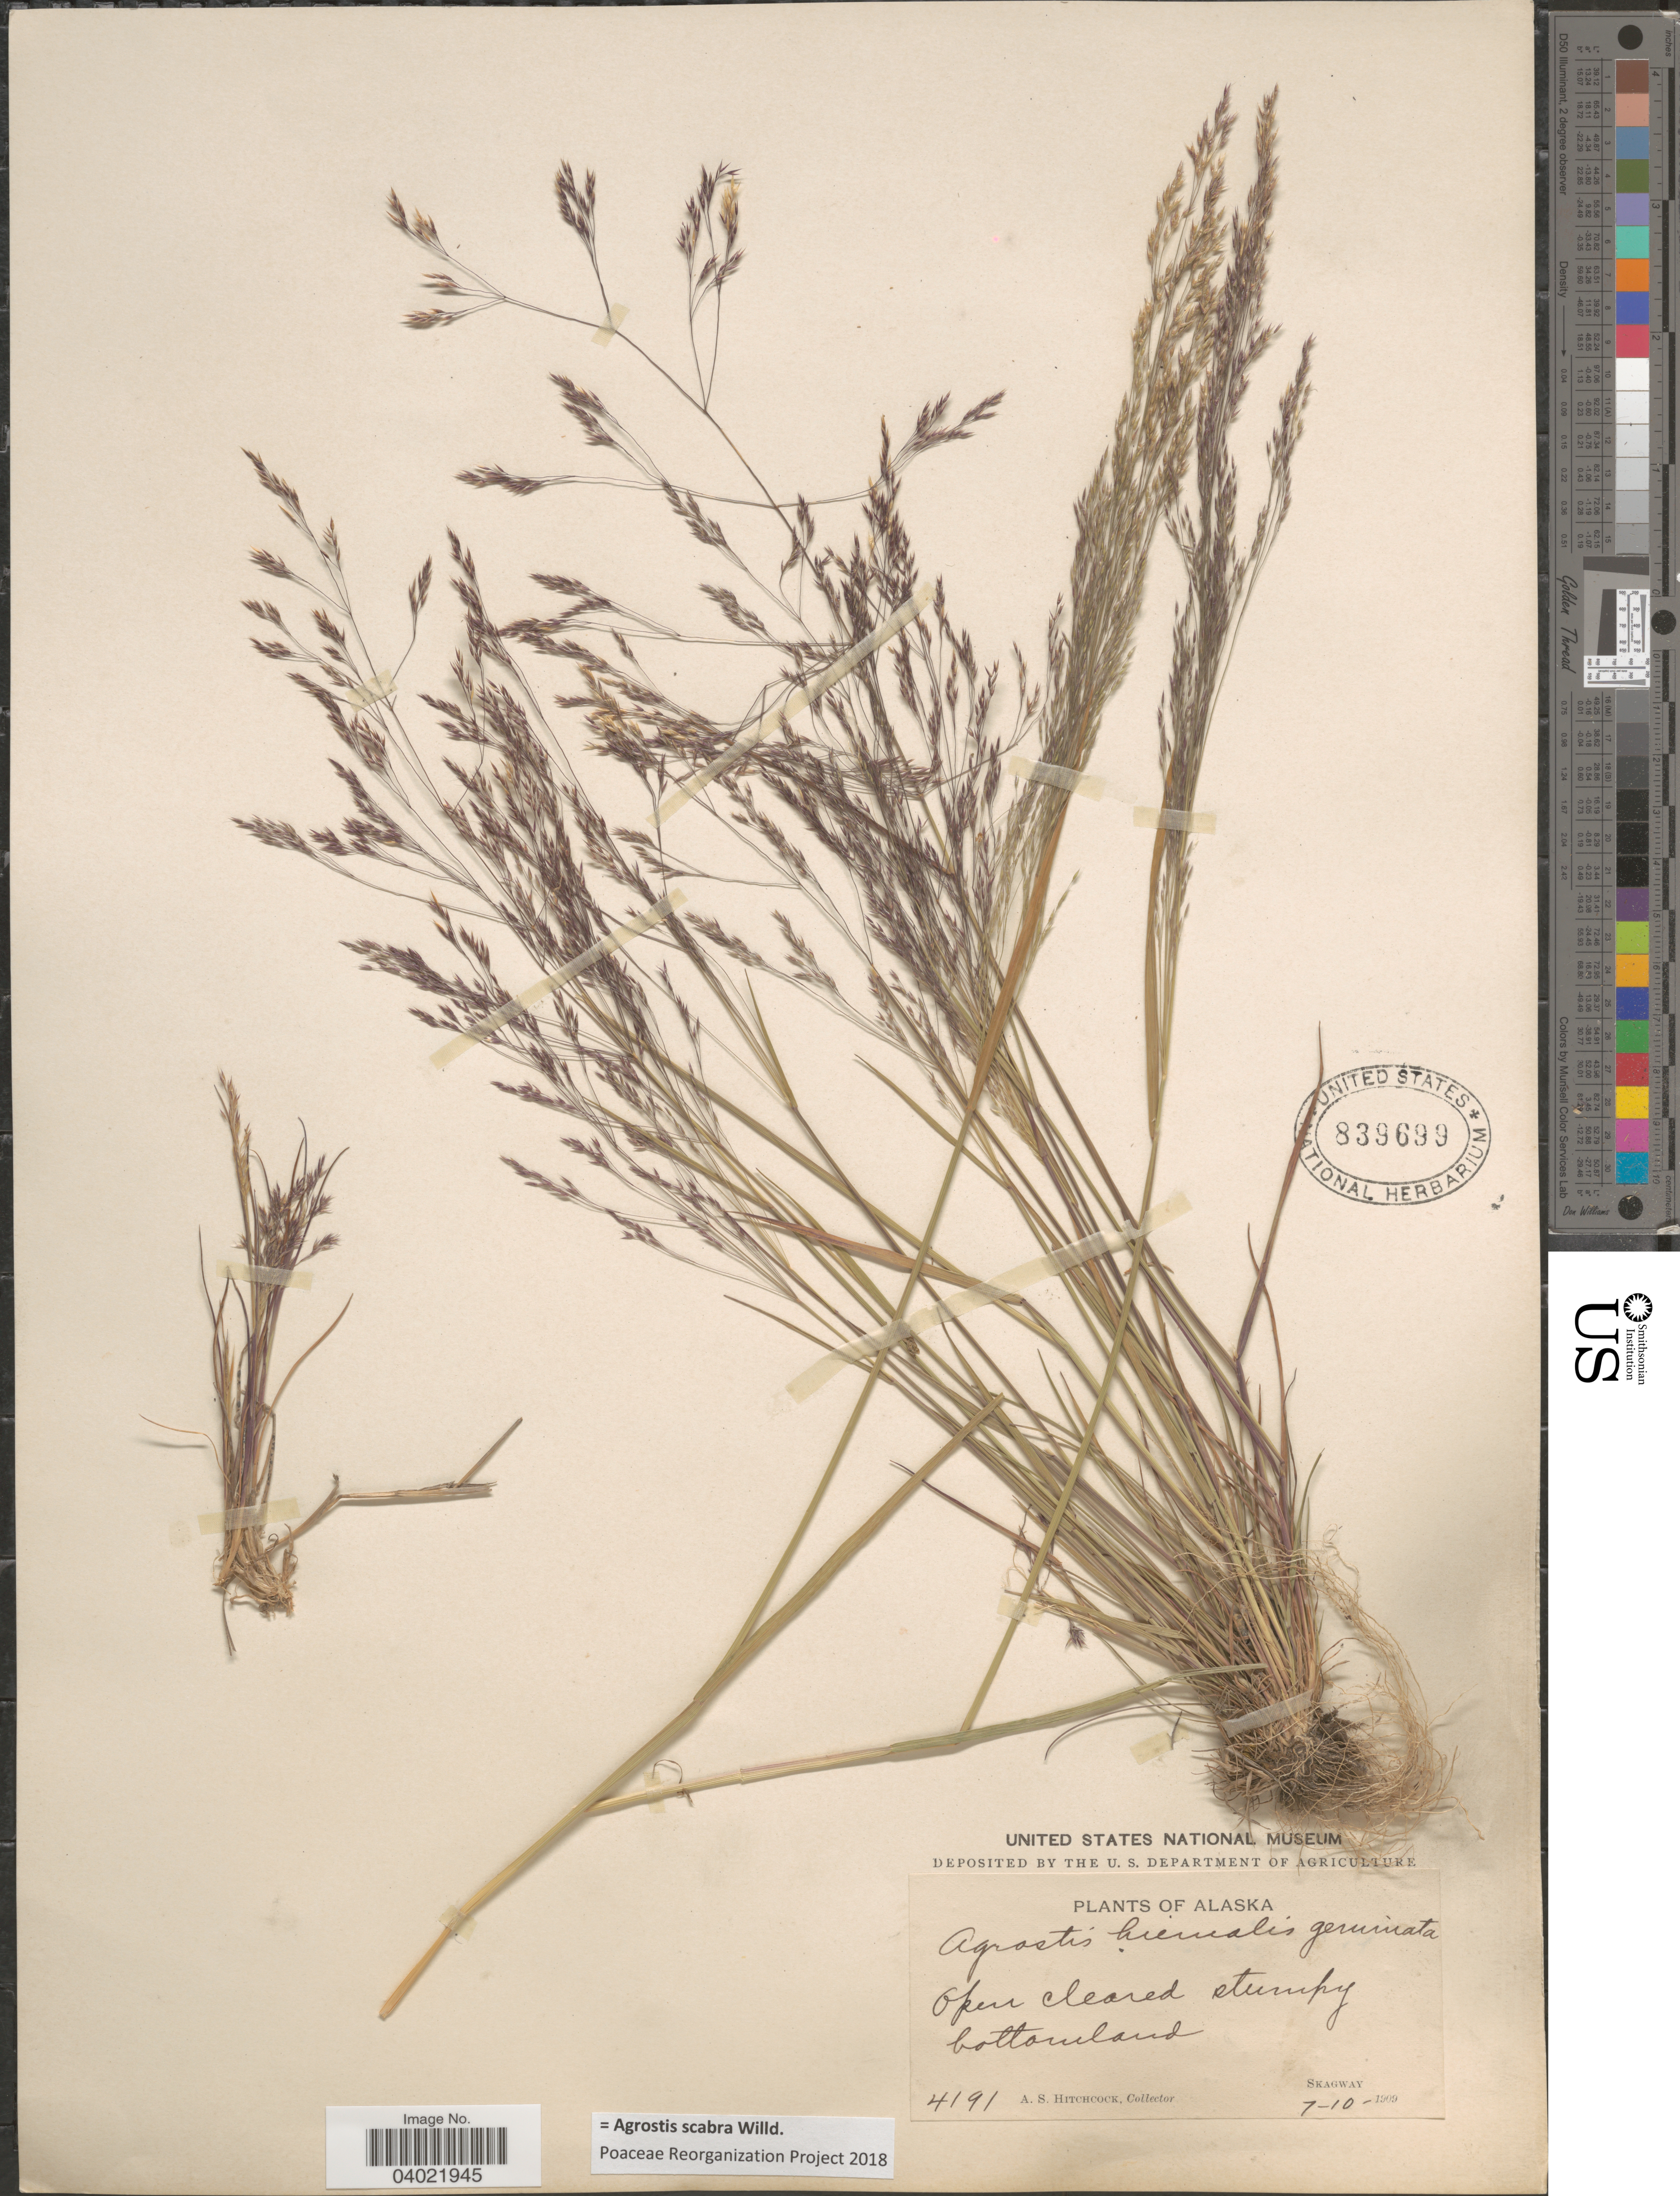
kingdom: Plantae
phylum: Tracheophyta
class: Liliopsida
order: Poales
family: Poaceae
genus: Agrostis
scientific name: Agrostis scabra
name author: Willd.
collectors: A. S. Hitchcock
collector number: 4191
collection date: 1909-07-10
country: United States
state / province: Alaska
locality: Skagway.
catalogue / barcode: US 839699